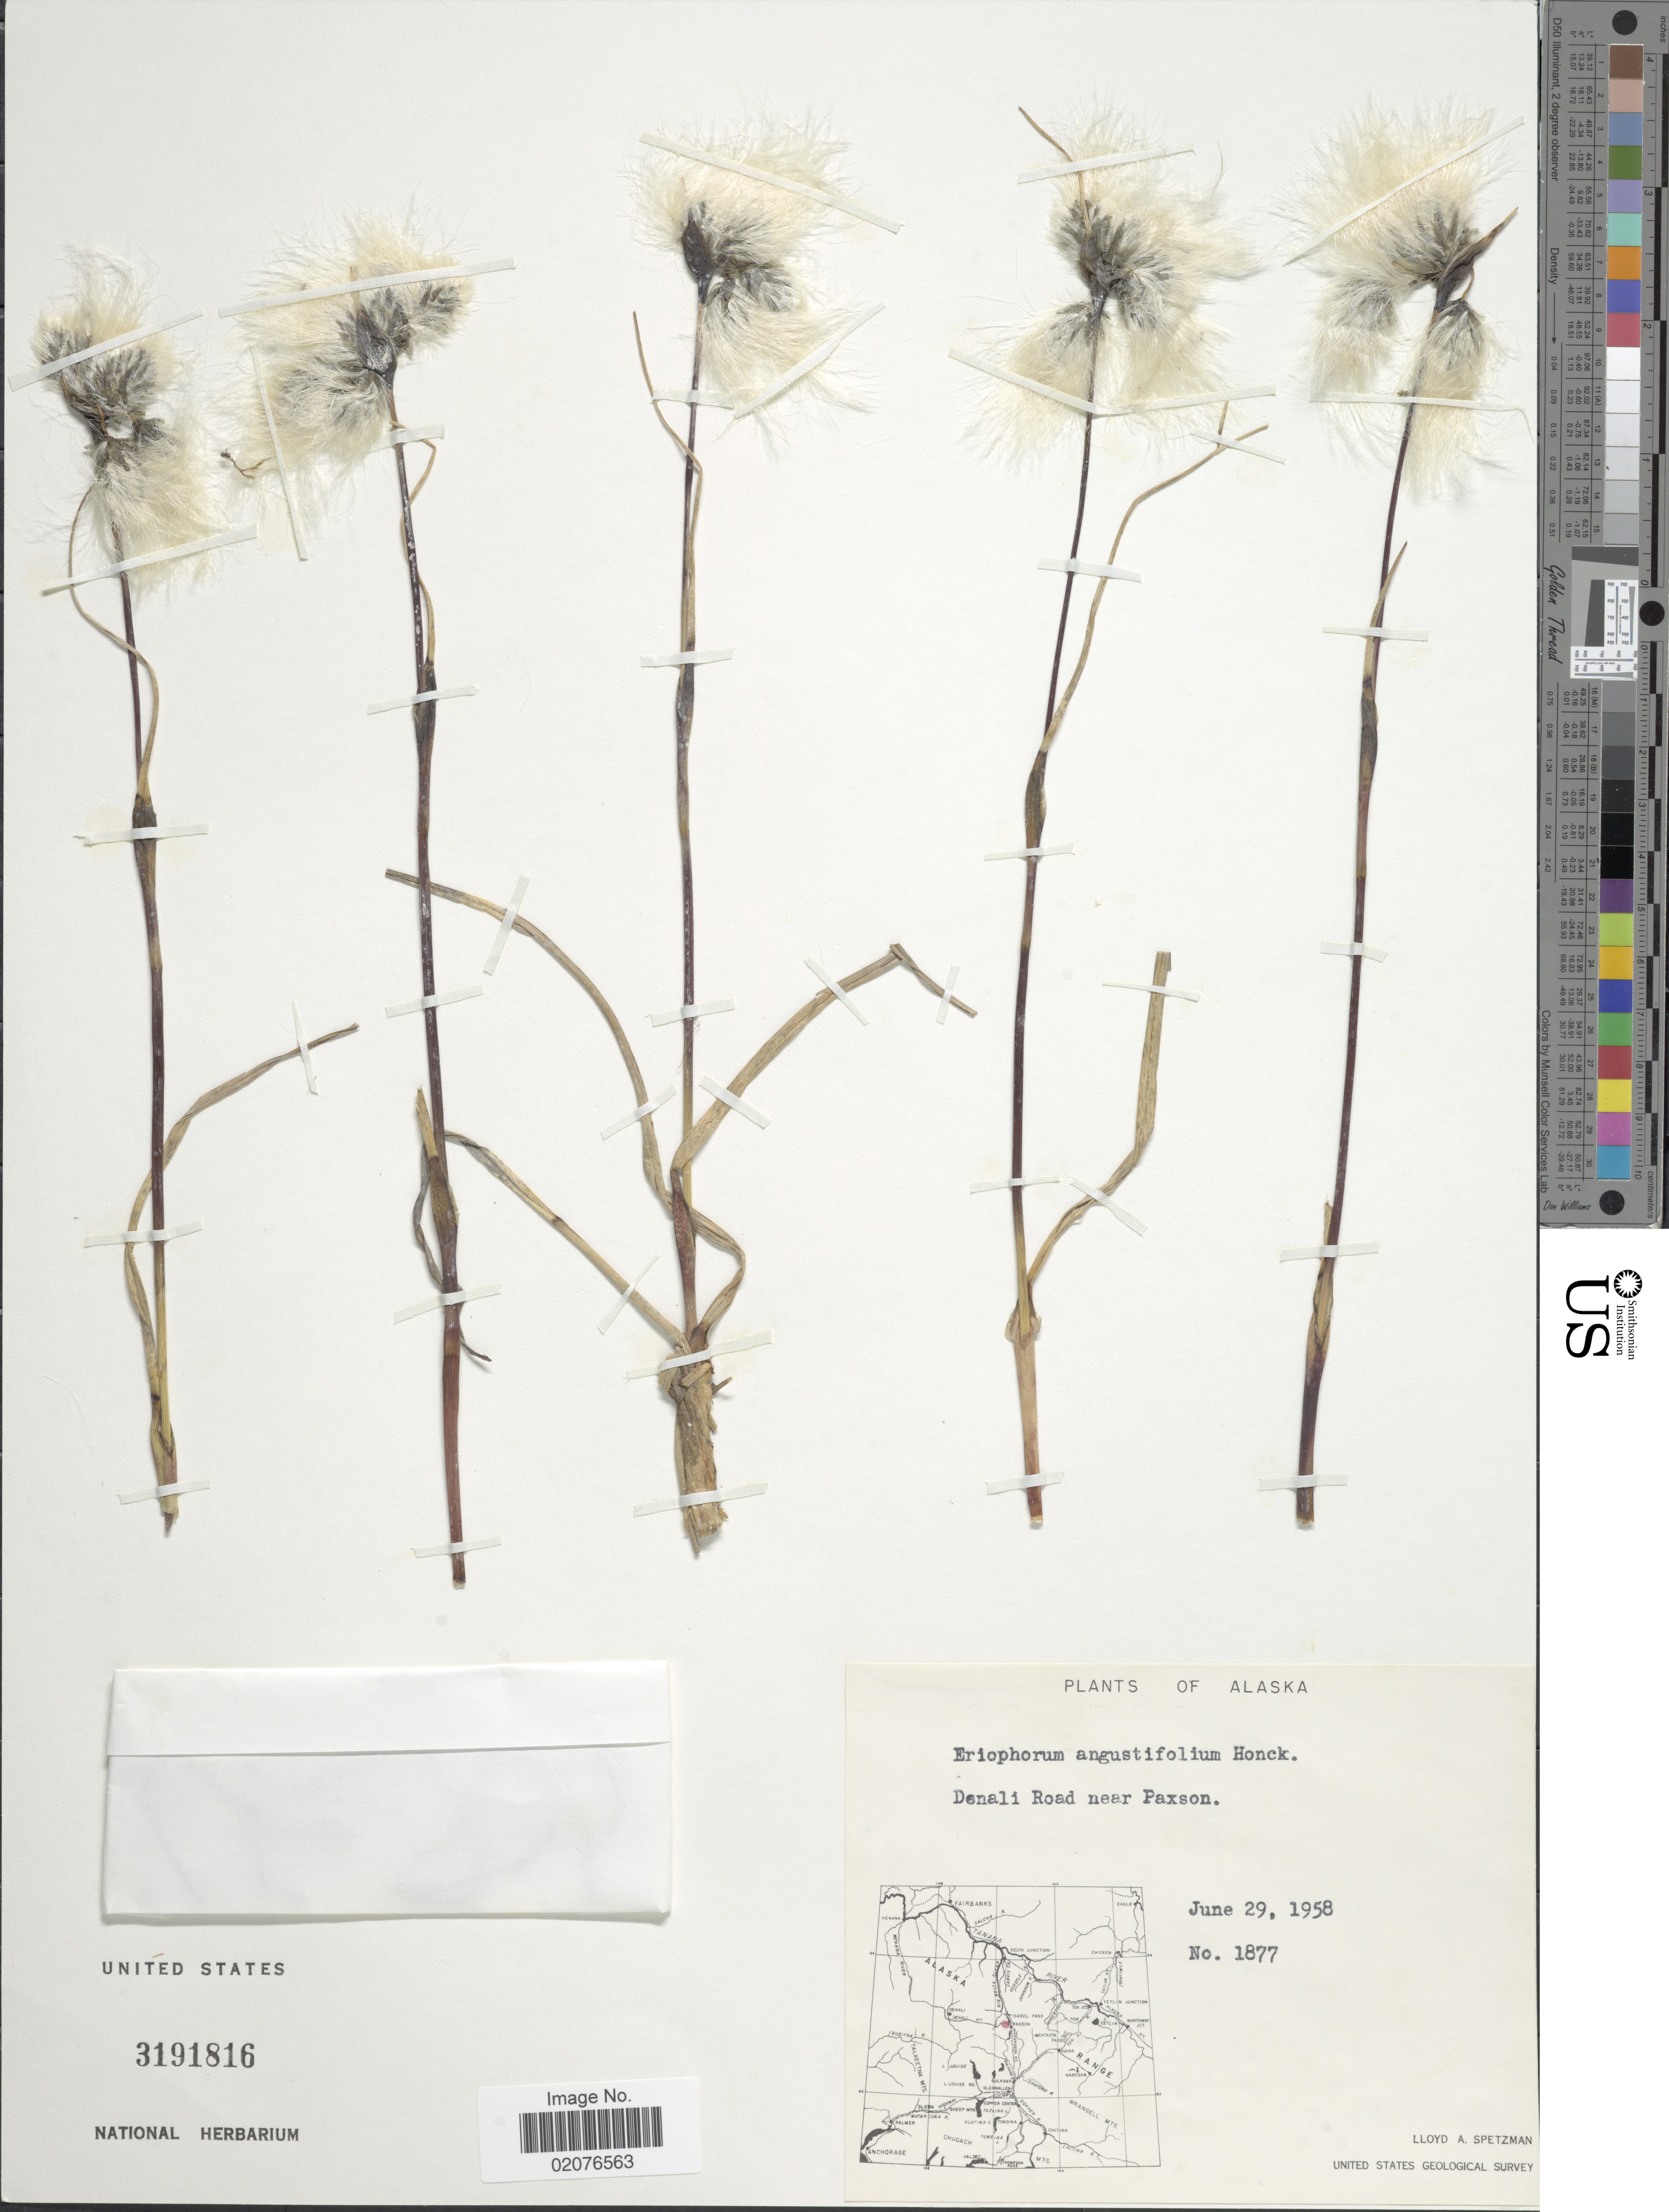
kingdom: Plantae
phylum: Tracheophyta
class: Liliopsida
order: Poales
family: Cyperaceae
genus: Eriophorum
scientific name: Eriophorum angustifolium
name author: Honck.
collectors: L. Spetzman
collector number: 1877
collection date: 1958-06-29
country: United States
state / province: Alaska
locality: Denali Road near Paxson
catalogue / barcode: US 3191816